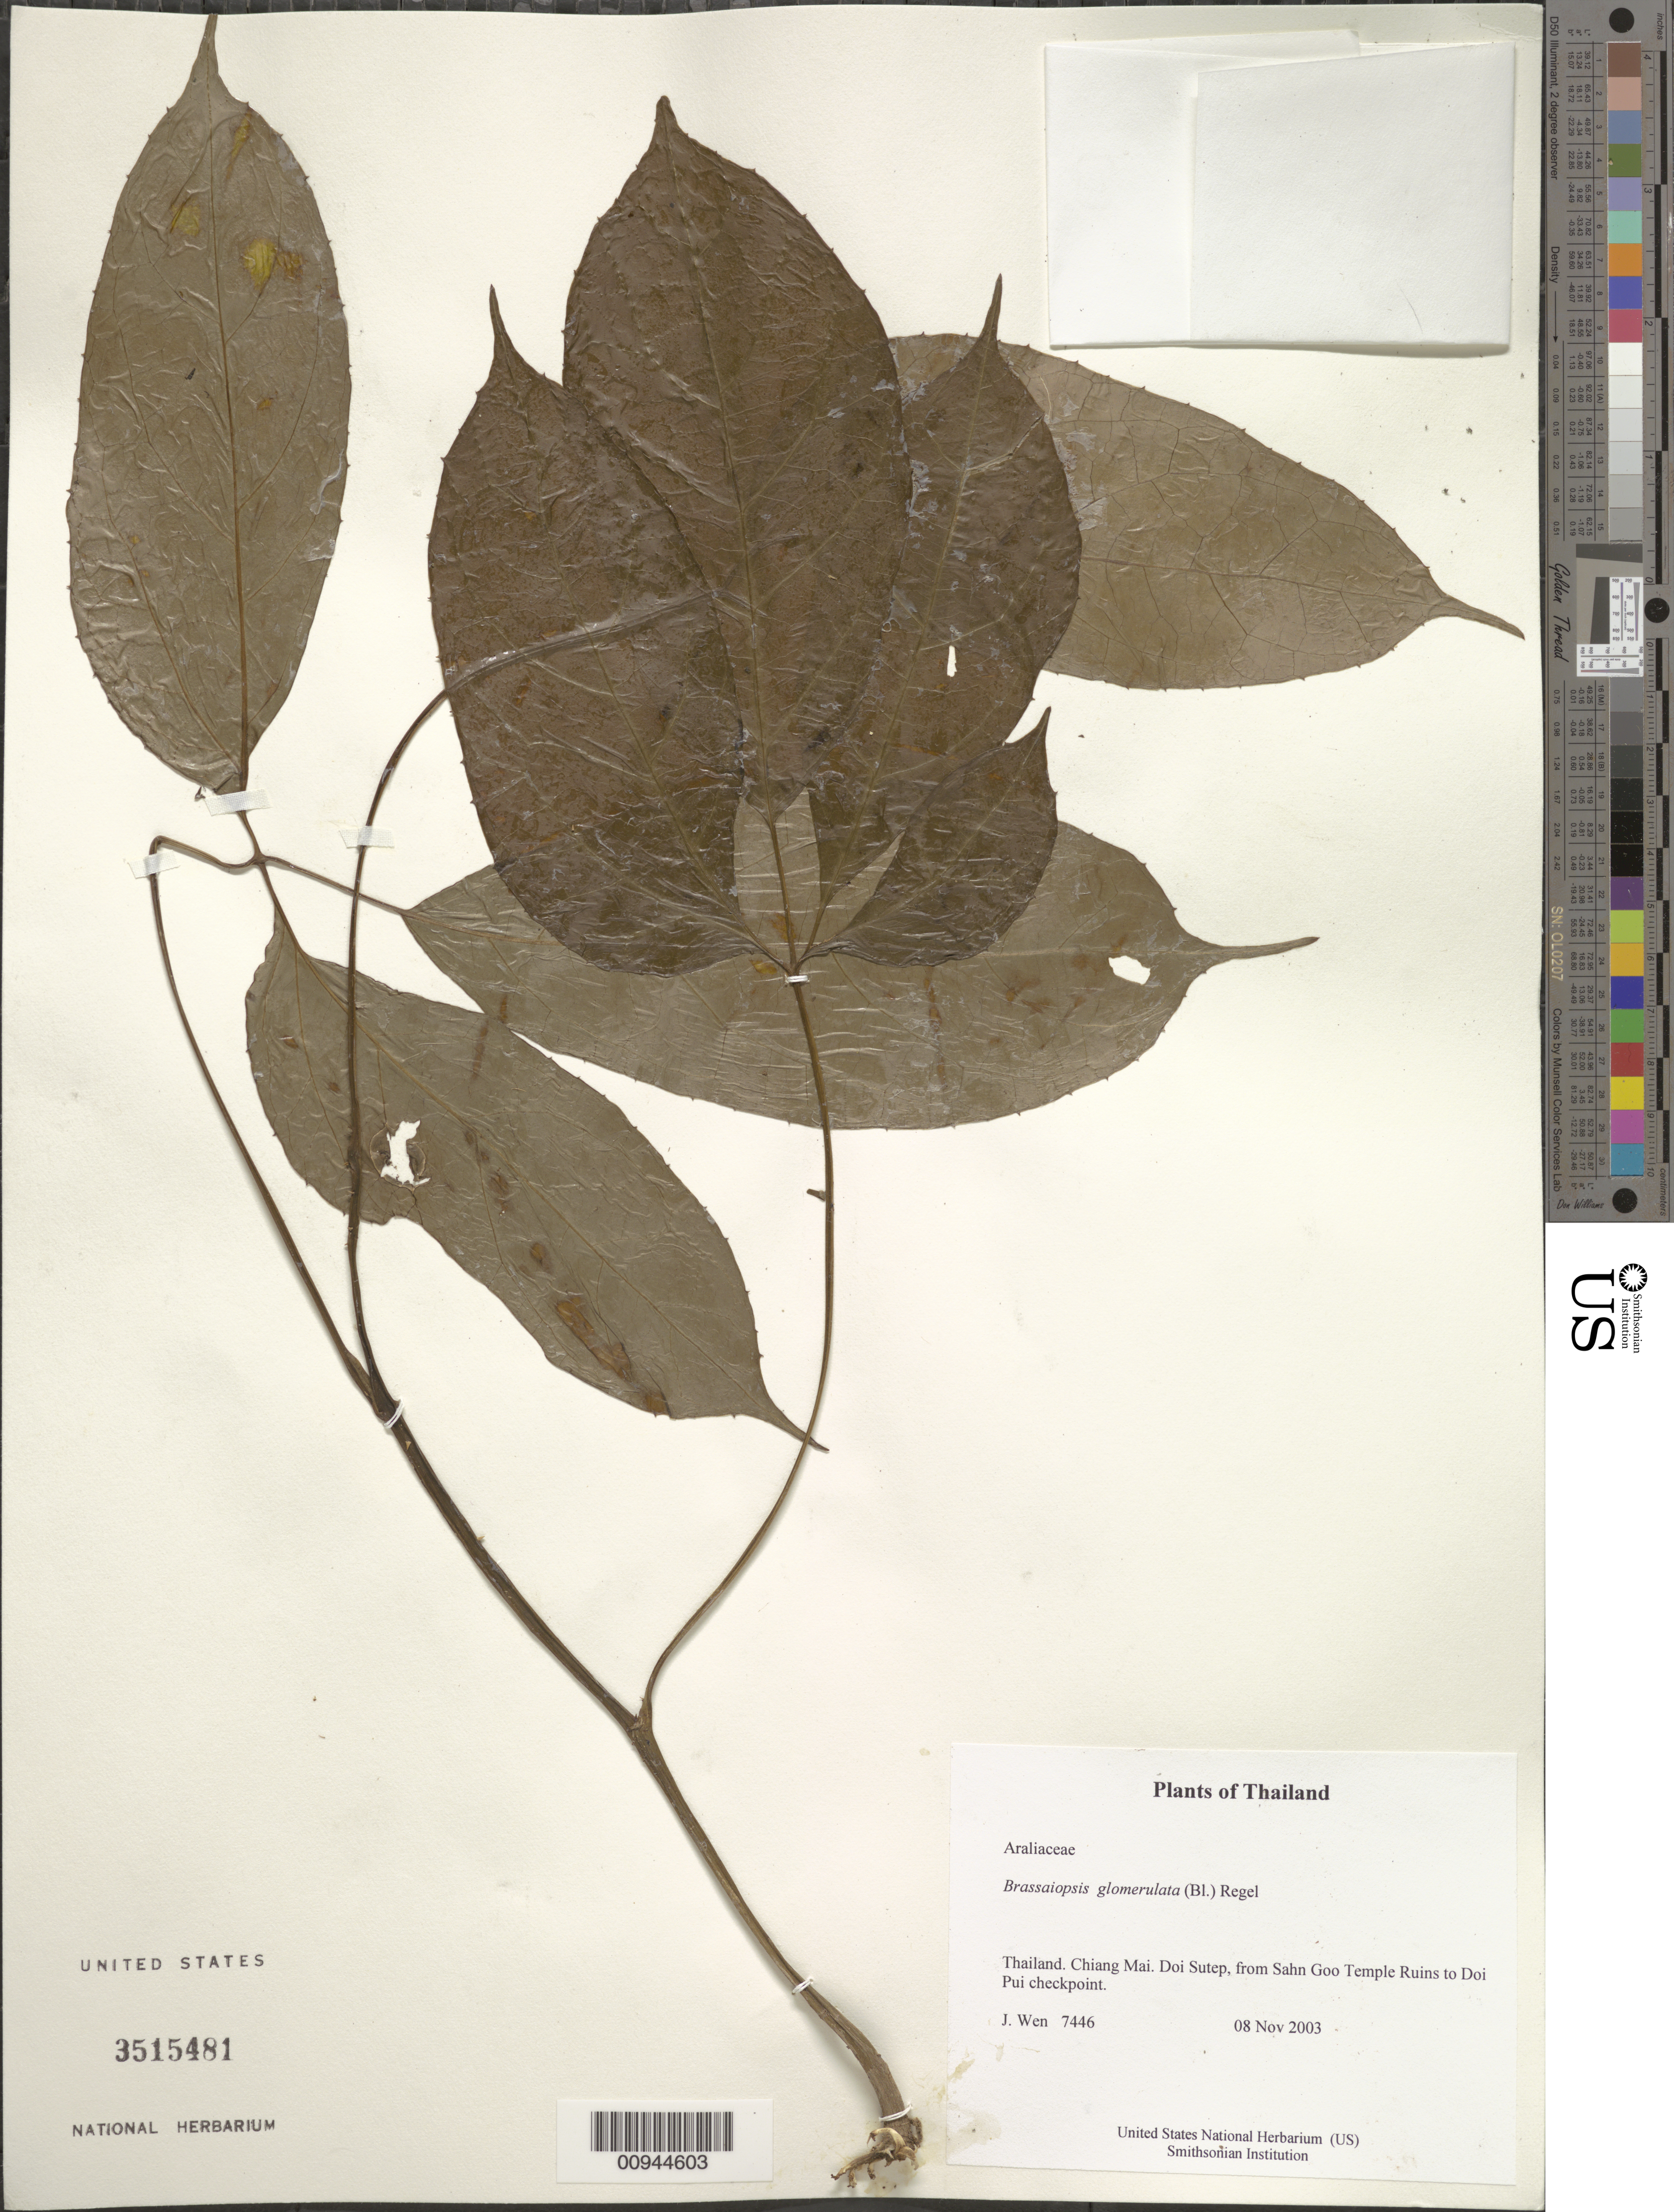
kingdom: Plantae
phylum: Tracheophyta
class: Magnoliopsida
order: Apiales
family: Araliaceae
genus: Brassaiopsis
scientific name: Brassaiopsis glomerulata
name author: (Blume) Regel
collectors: J. Wen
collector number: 7446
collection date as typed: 08 Nov 2003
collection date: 2003-11-08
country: Thailand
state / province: Chiang Mai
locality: Doi Sutep, from Sahn Goo Temple Ruins to Doi Pui checkpoint.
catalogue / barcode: US 3515481